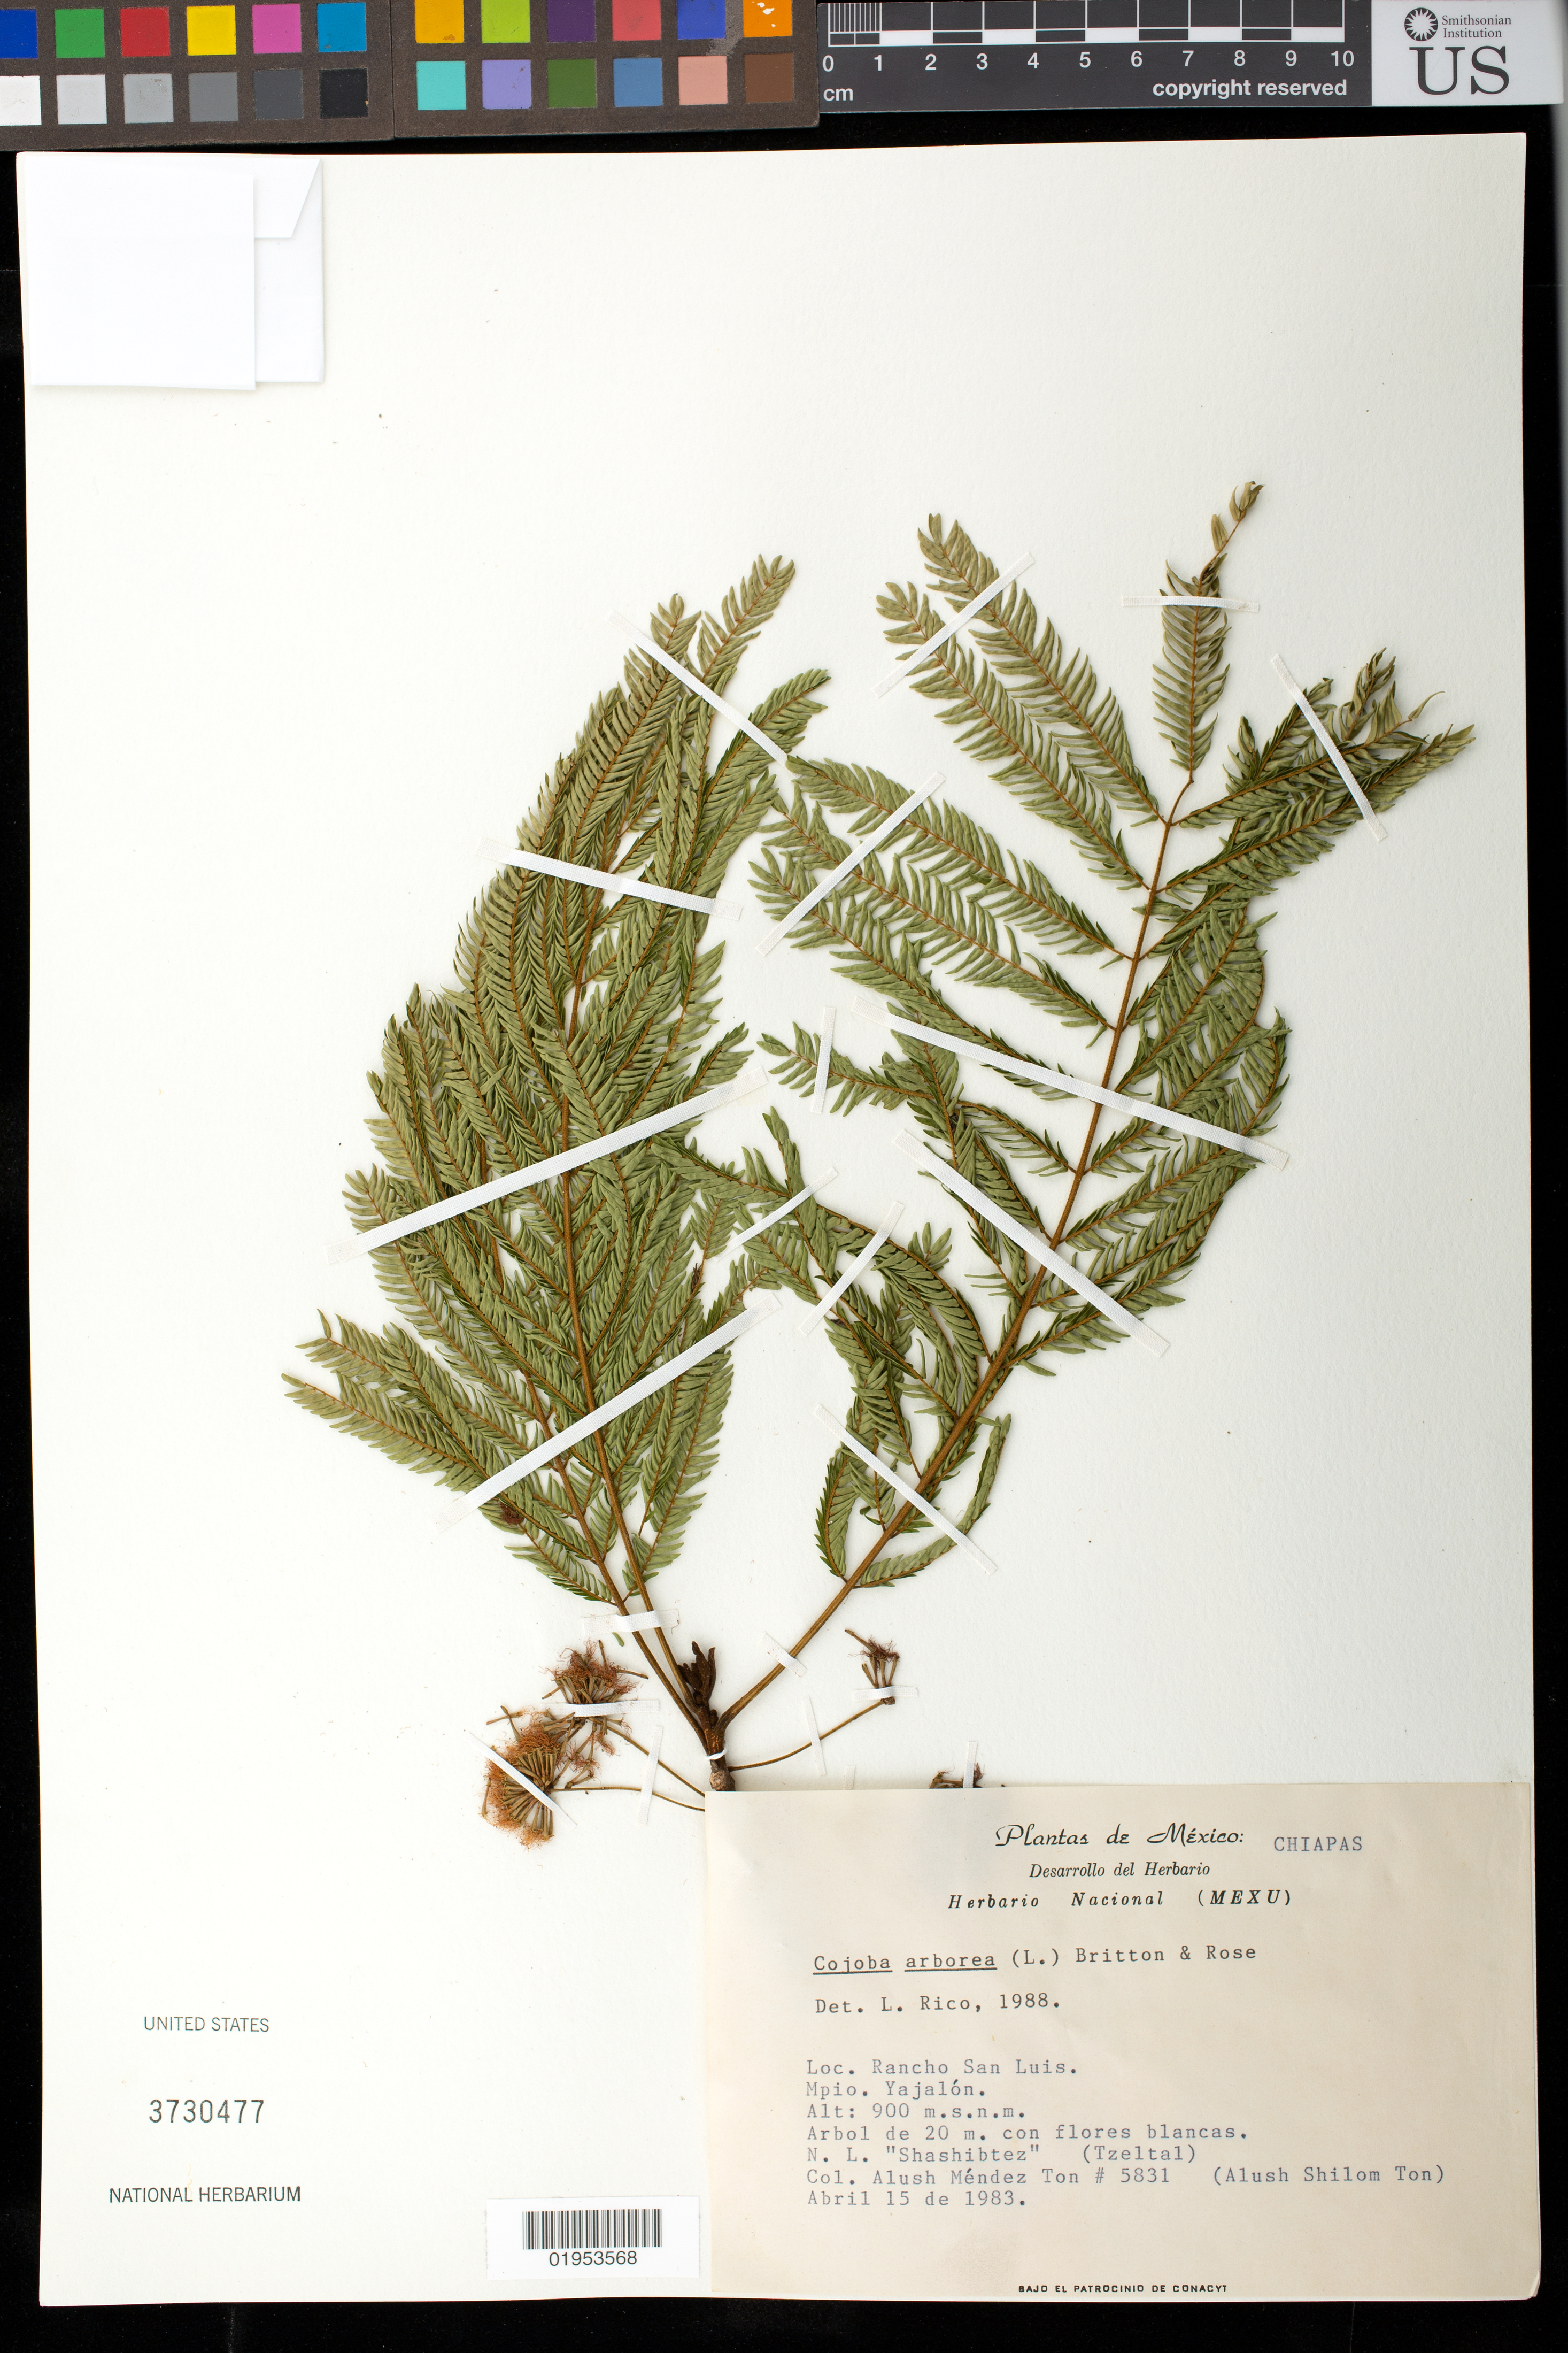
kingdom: Plantae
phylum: Tracheophyta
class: Magnoliopsida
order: Fabales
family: Fabaceae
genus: Cojoba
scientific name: Cojoba arborea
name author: (L.) Britton & Rose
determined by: Rico, L.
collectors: A. Méndez Ton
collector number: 5831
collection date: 1983-04-15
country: Mexico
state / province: Chiapas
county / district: Yalajón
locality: Rancho San Luis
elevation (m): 900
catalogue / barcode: US 3730477